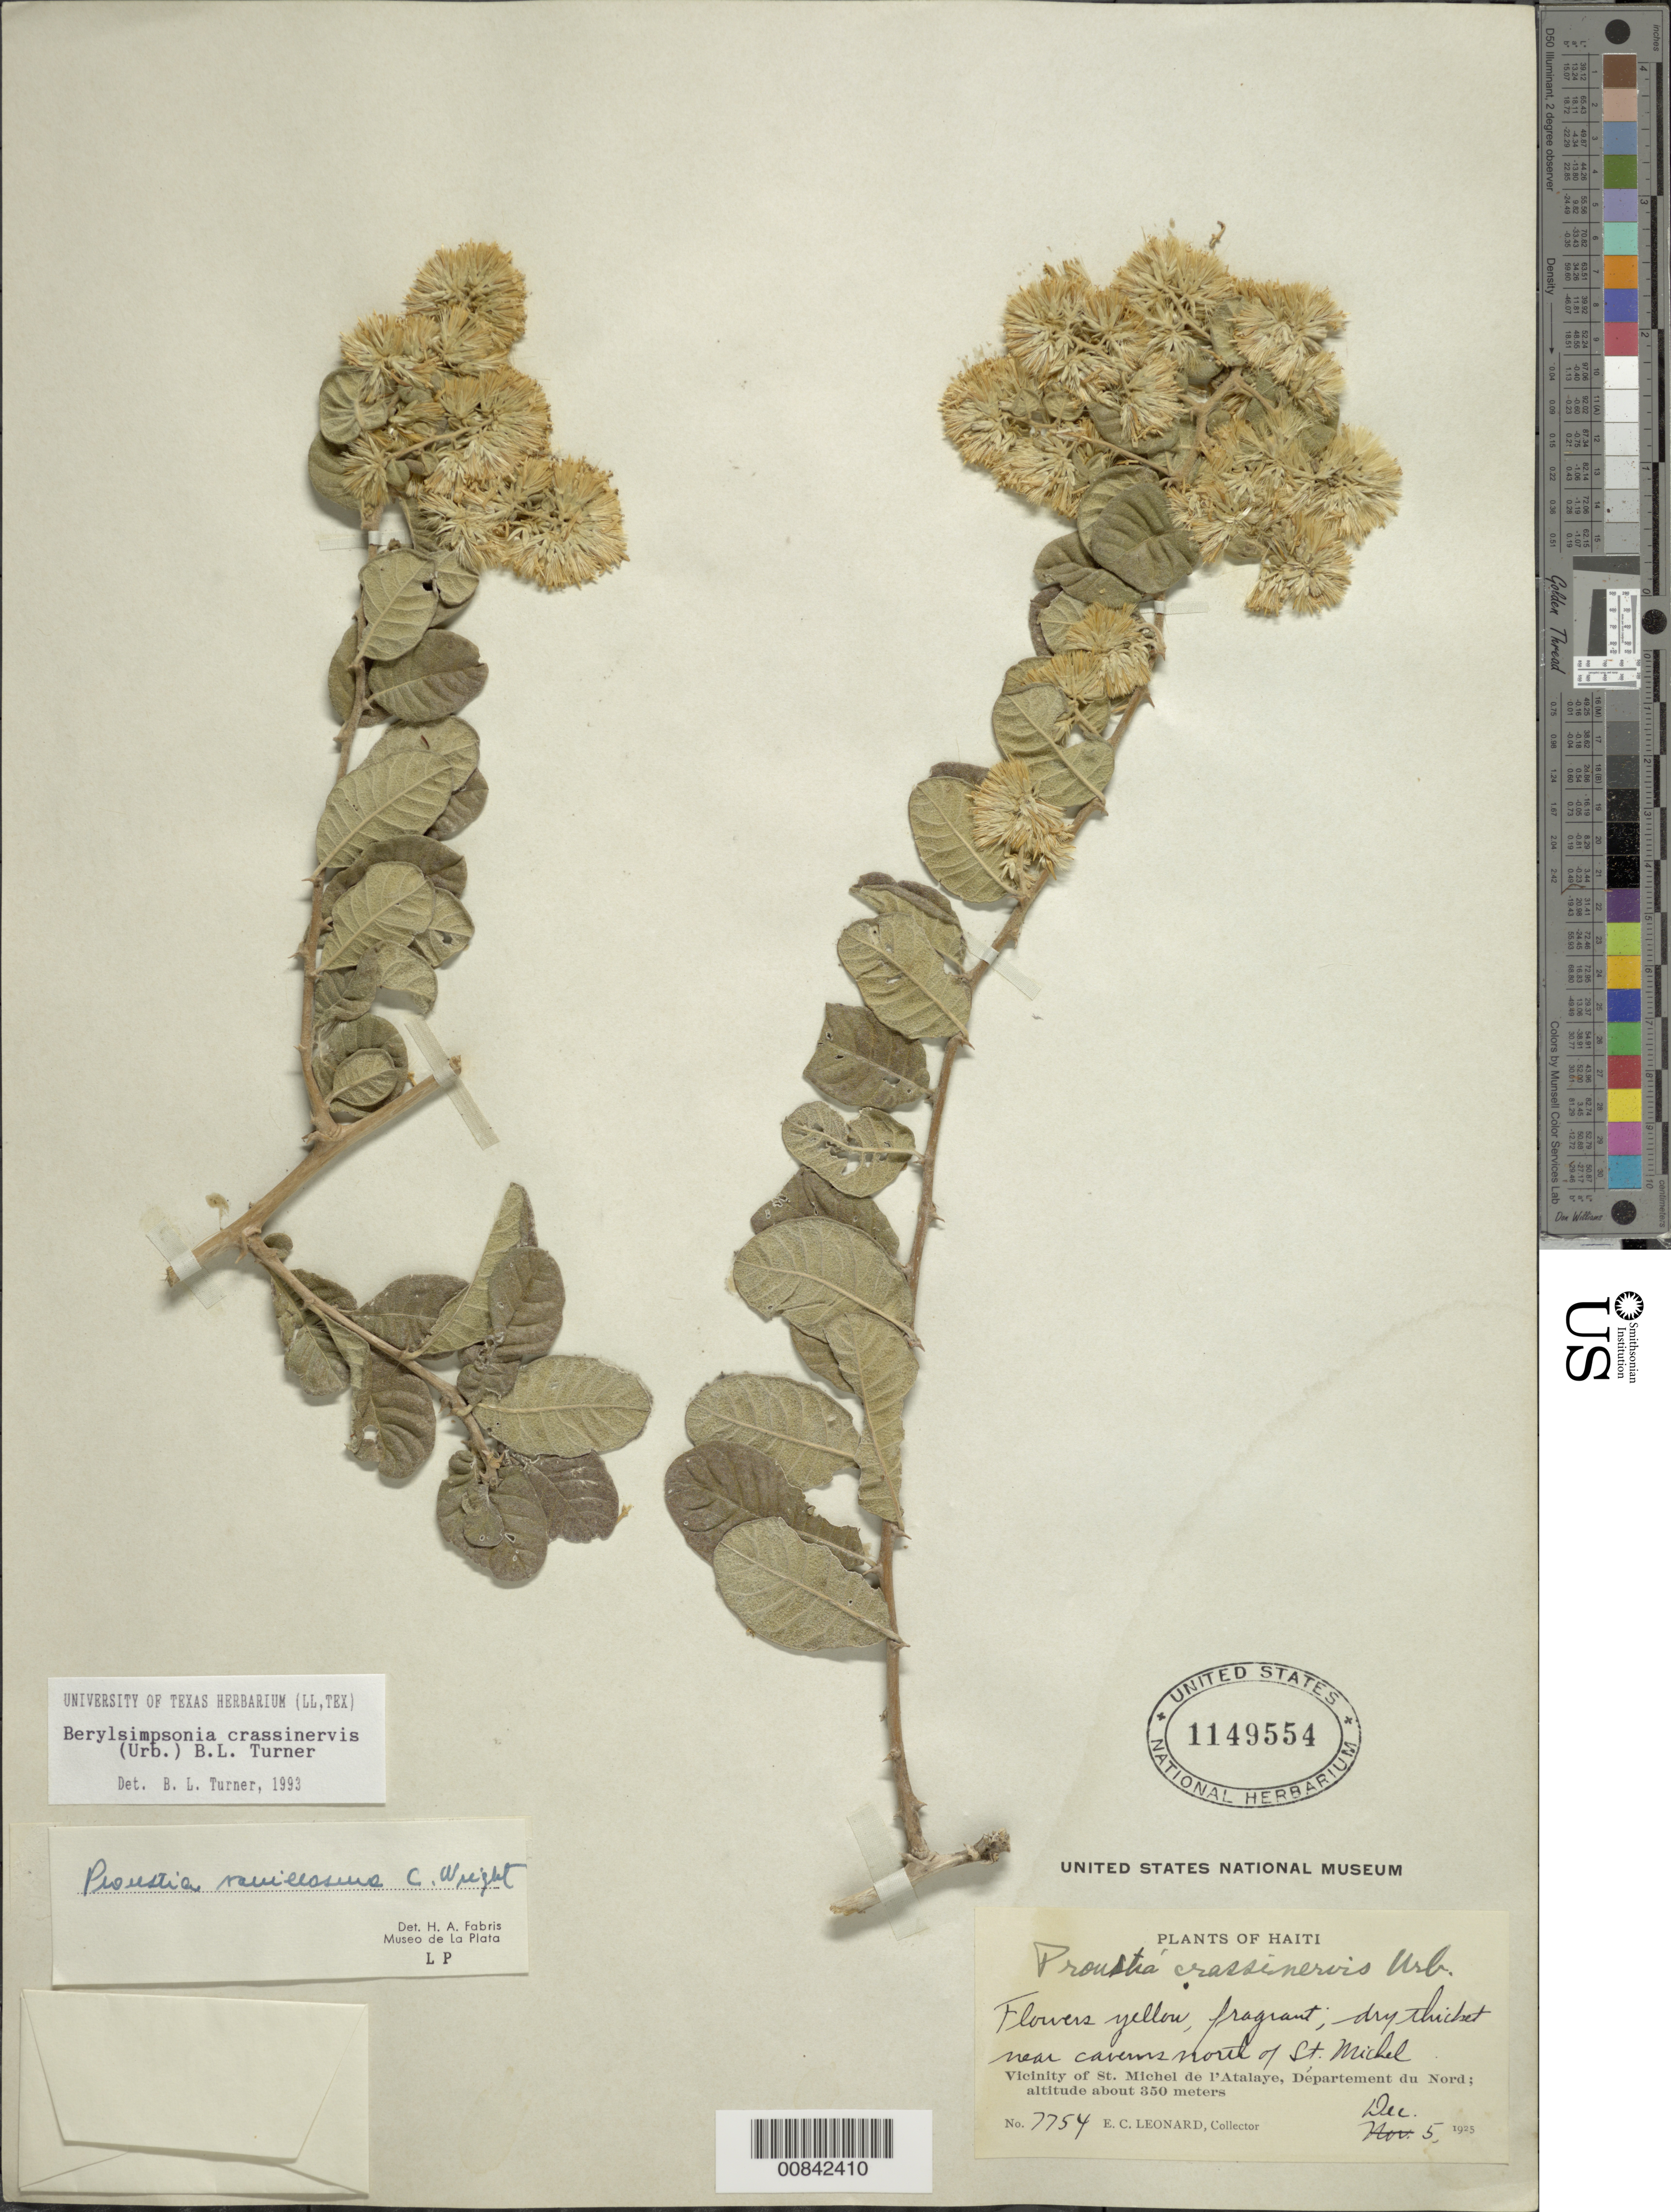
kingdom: Plantae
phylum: Tracheophyta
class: Magnoliopsida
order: Asterales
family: Asteraceae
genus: Berylsimpsonia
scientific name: Berylsimpsonia crassinervis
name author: (Urb.) B.L. Turner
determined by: Turner, B. L.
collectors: E. C. Leonard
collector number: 7754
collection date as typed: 05 Dec 1925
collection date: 1925-12-05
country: Haiti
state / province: Artibonite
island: Hispaniola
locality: Vicinity of St. Michel de l'Atalaye, caverns N of town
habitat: Dry thicket near caverns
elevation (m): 350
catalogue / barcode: US 1149554